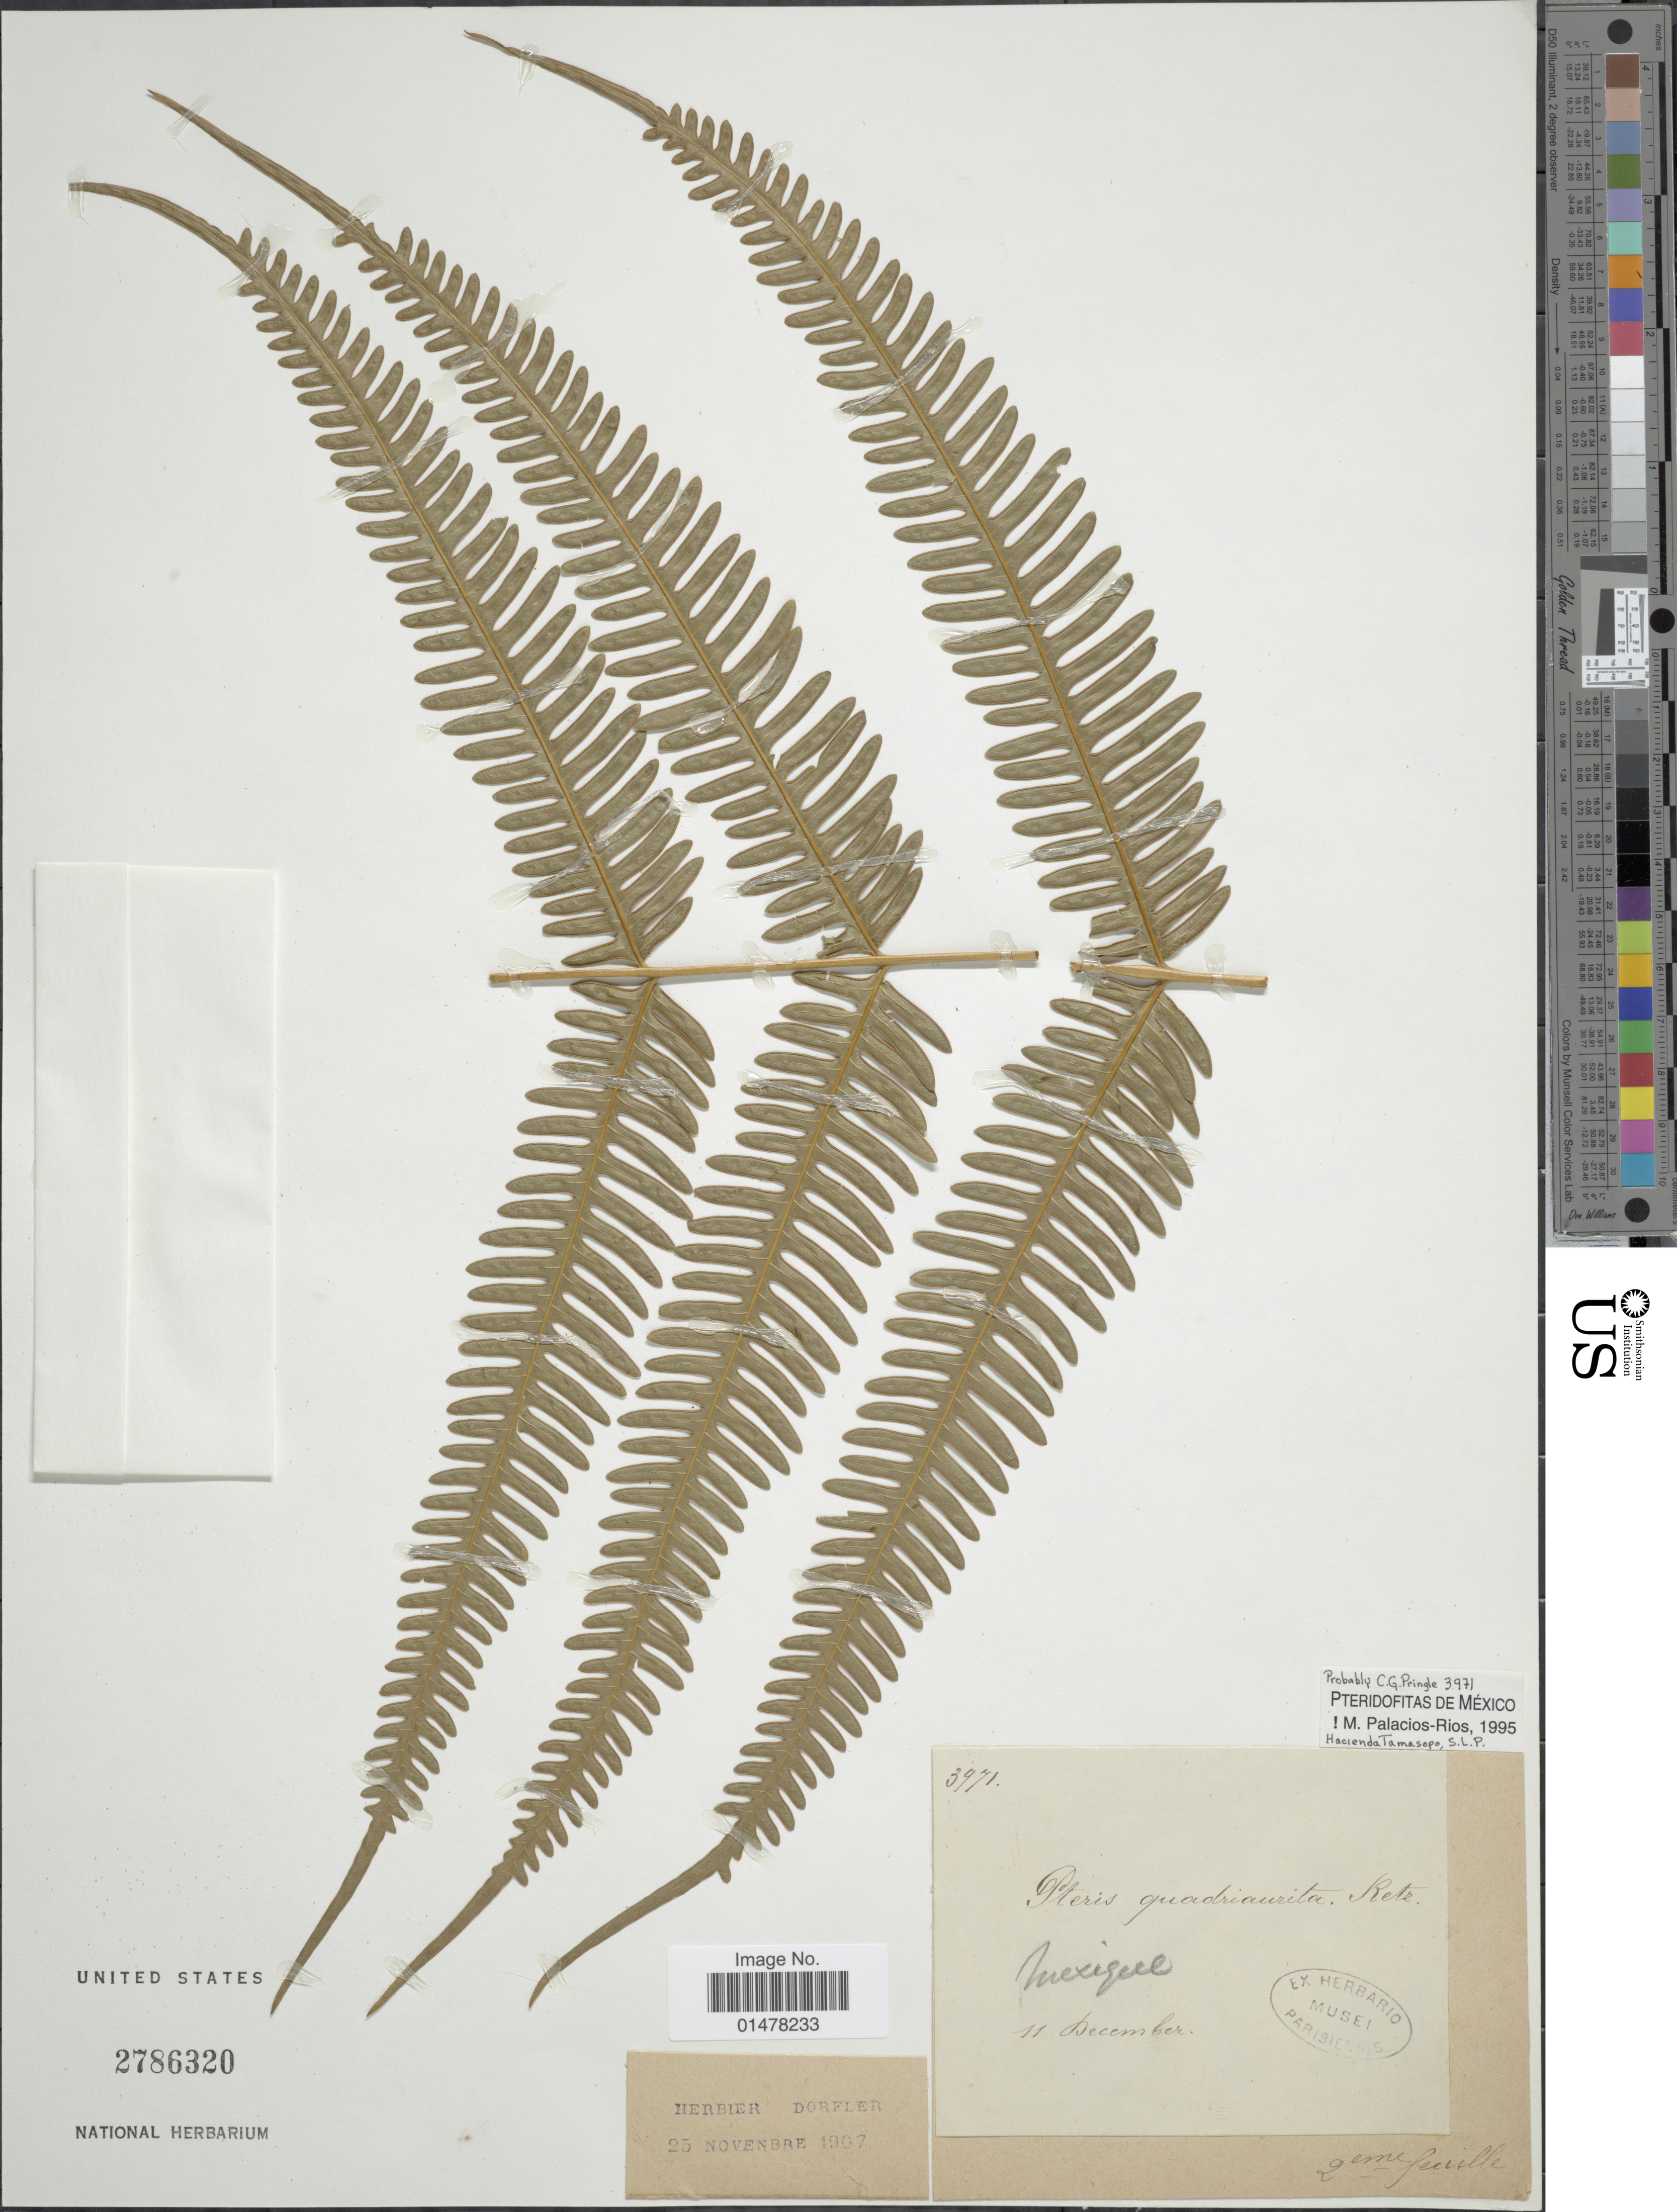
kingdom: Plantae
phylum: Tracheophyta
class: Polypodiopsida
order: Polypodiales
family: Pteridaceae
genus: Pteris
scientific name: Pteris quadriaurita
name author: Retz.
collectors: ex herb. Mus. Paraensis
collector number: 3971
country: Mexico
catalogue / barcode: US 2786320